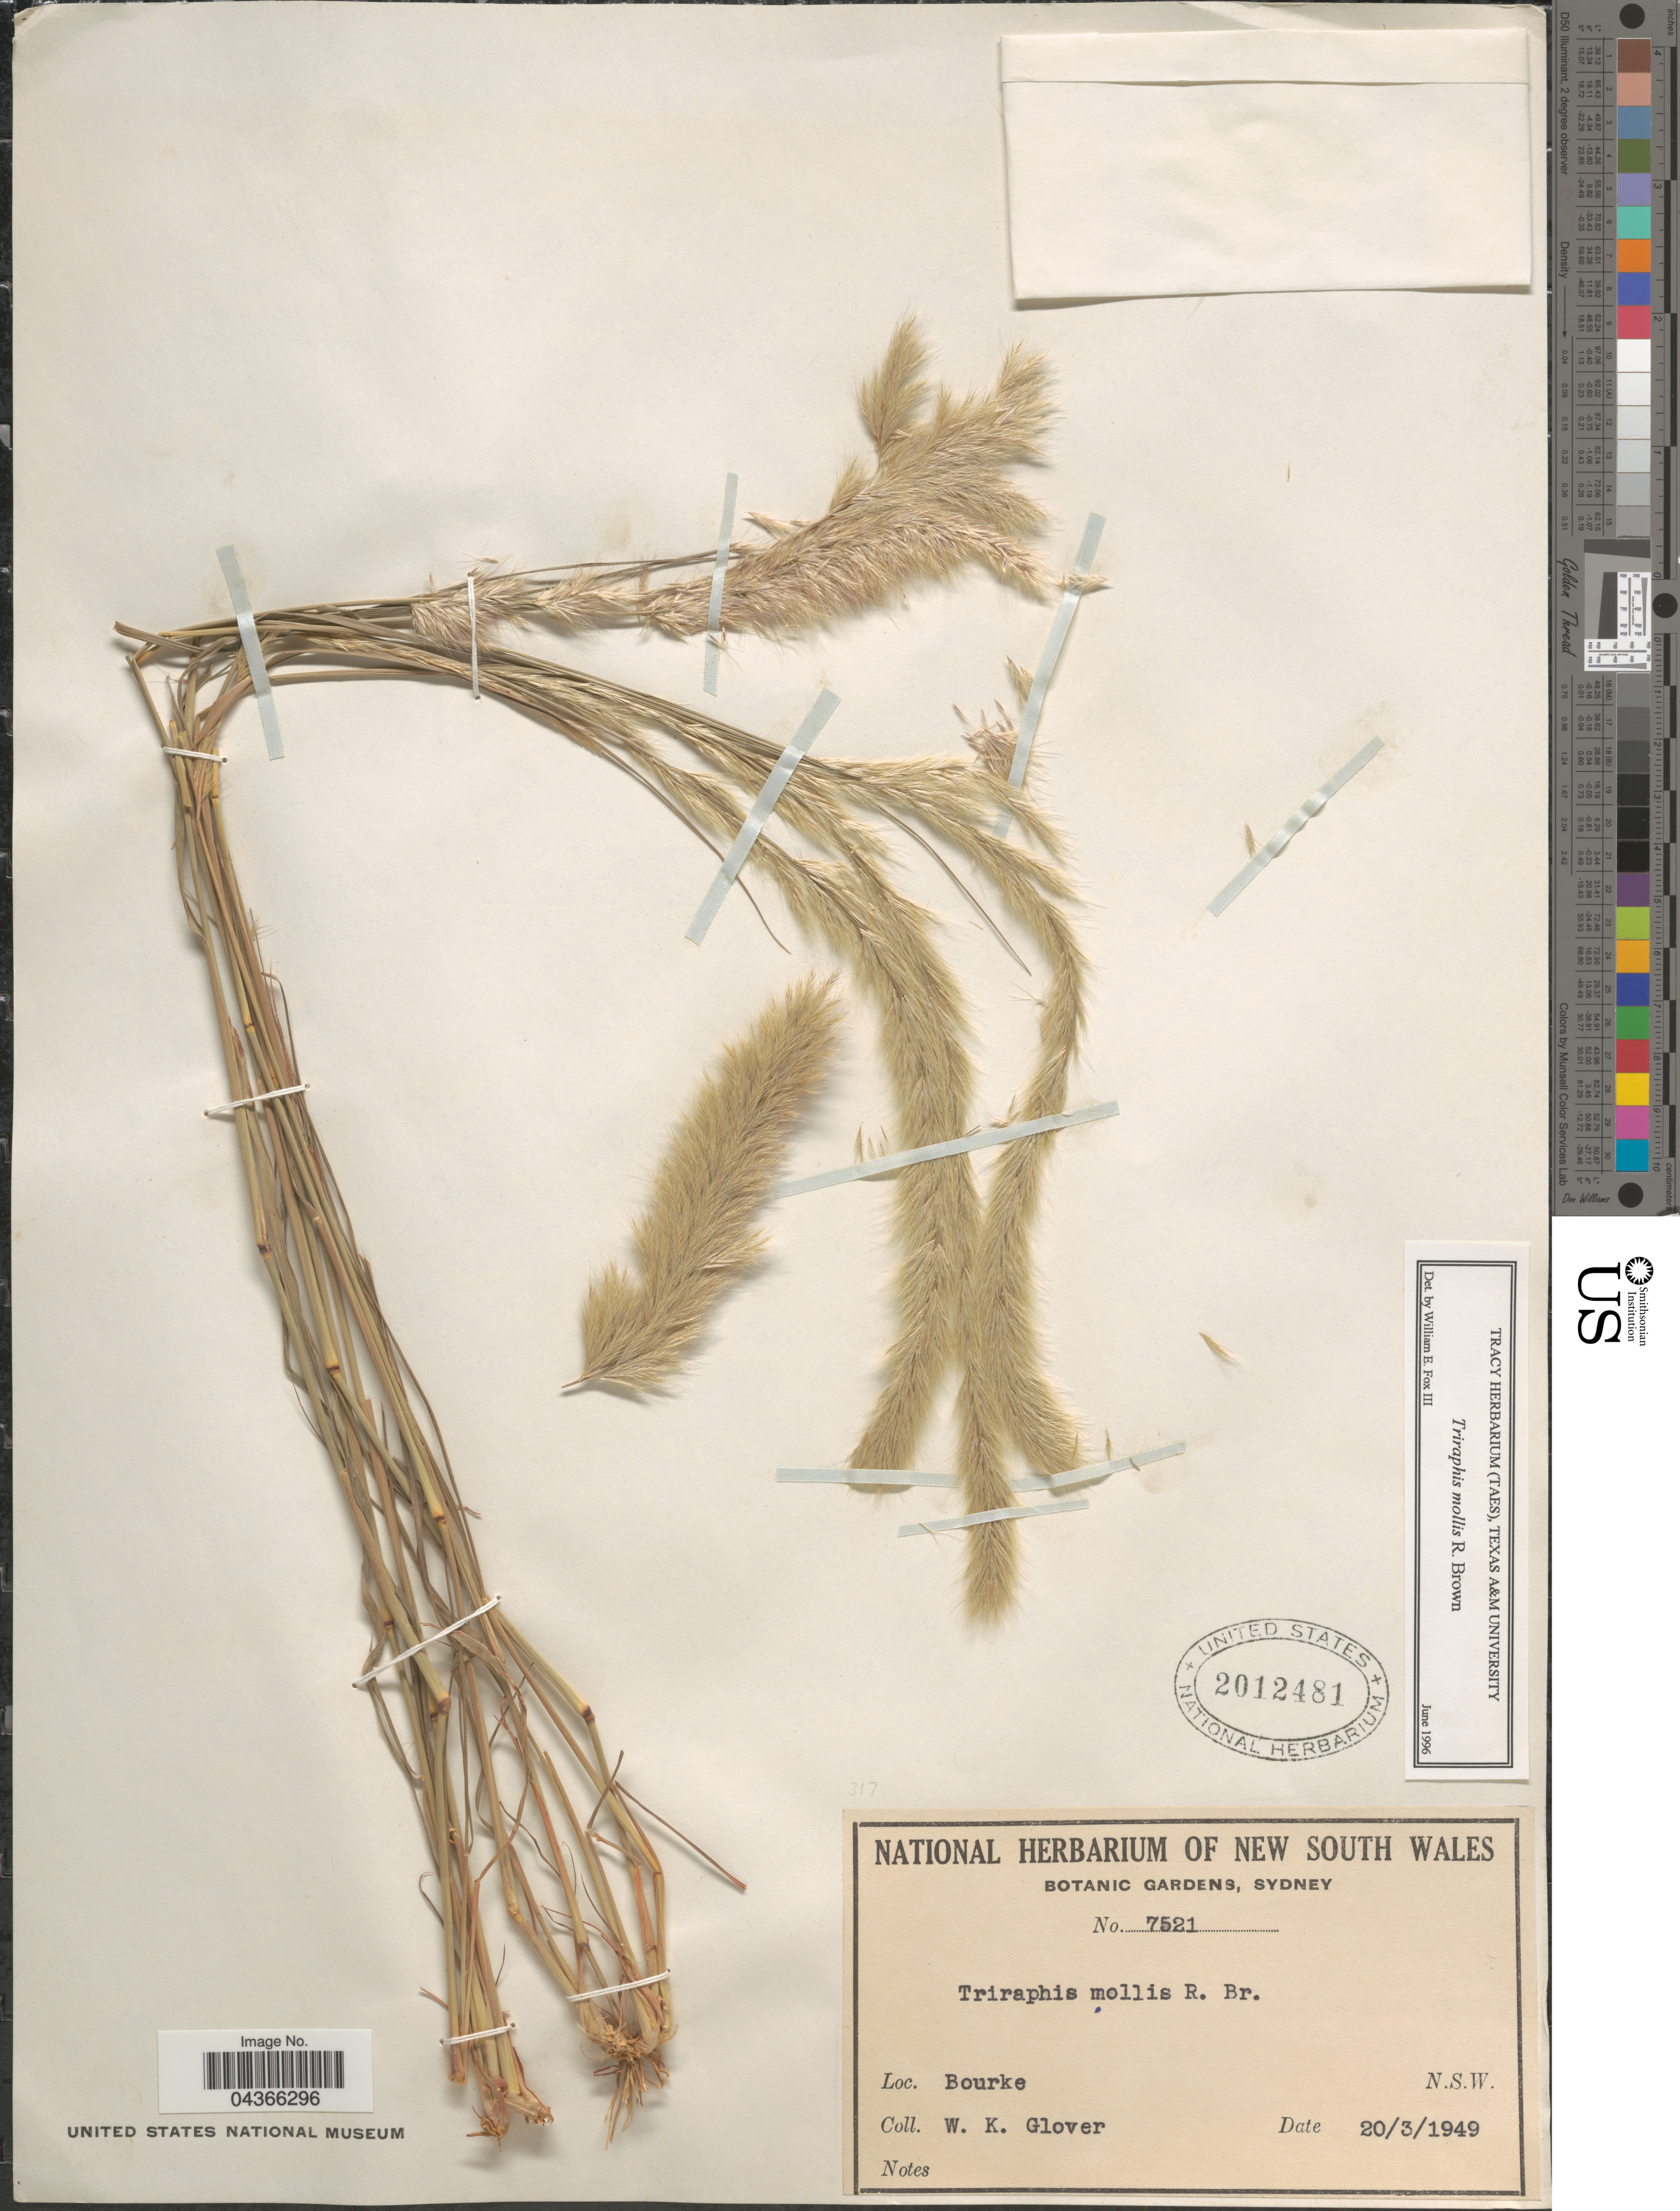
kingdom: Plantae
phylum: Tracheophyta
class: Liliopsida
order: Poales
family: Poaceae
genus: Triraphis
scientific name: Triraphis mollis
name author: R. Br.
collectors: W. Glover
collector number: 7521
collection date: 1949-03-20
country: Australia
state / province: New South Wales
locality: Bourke. N.S.W.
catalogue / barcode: US 2012481